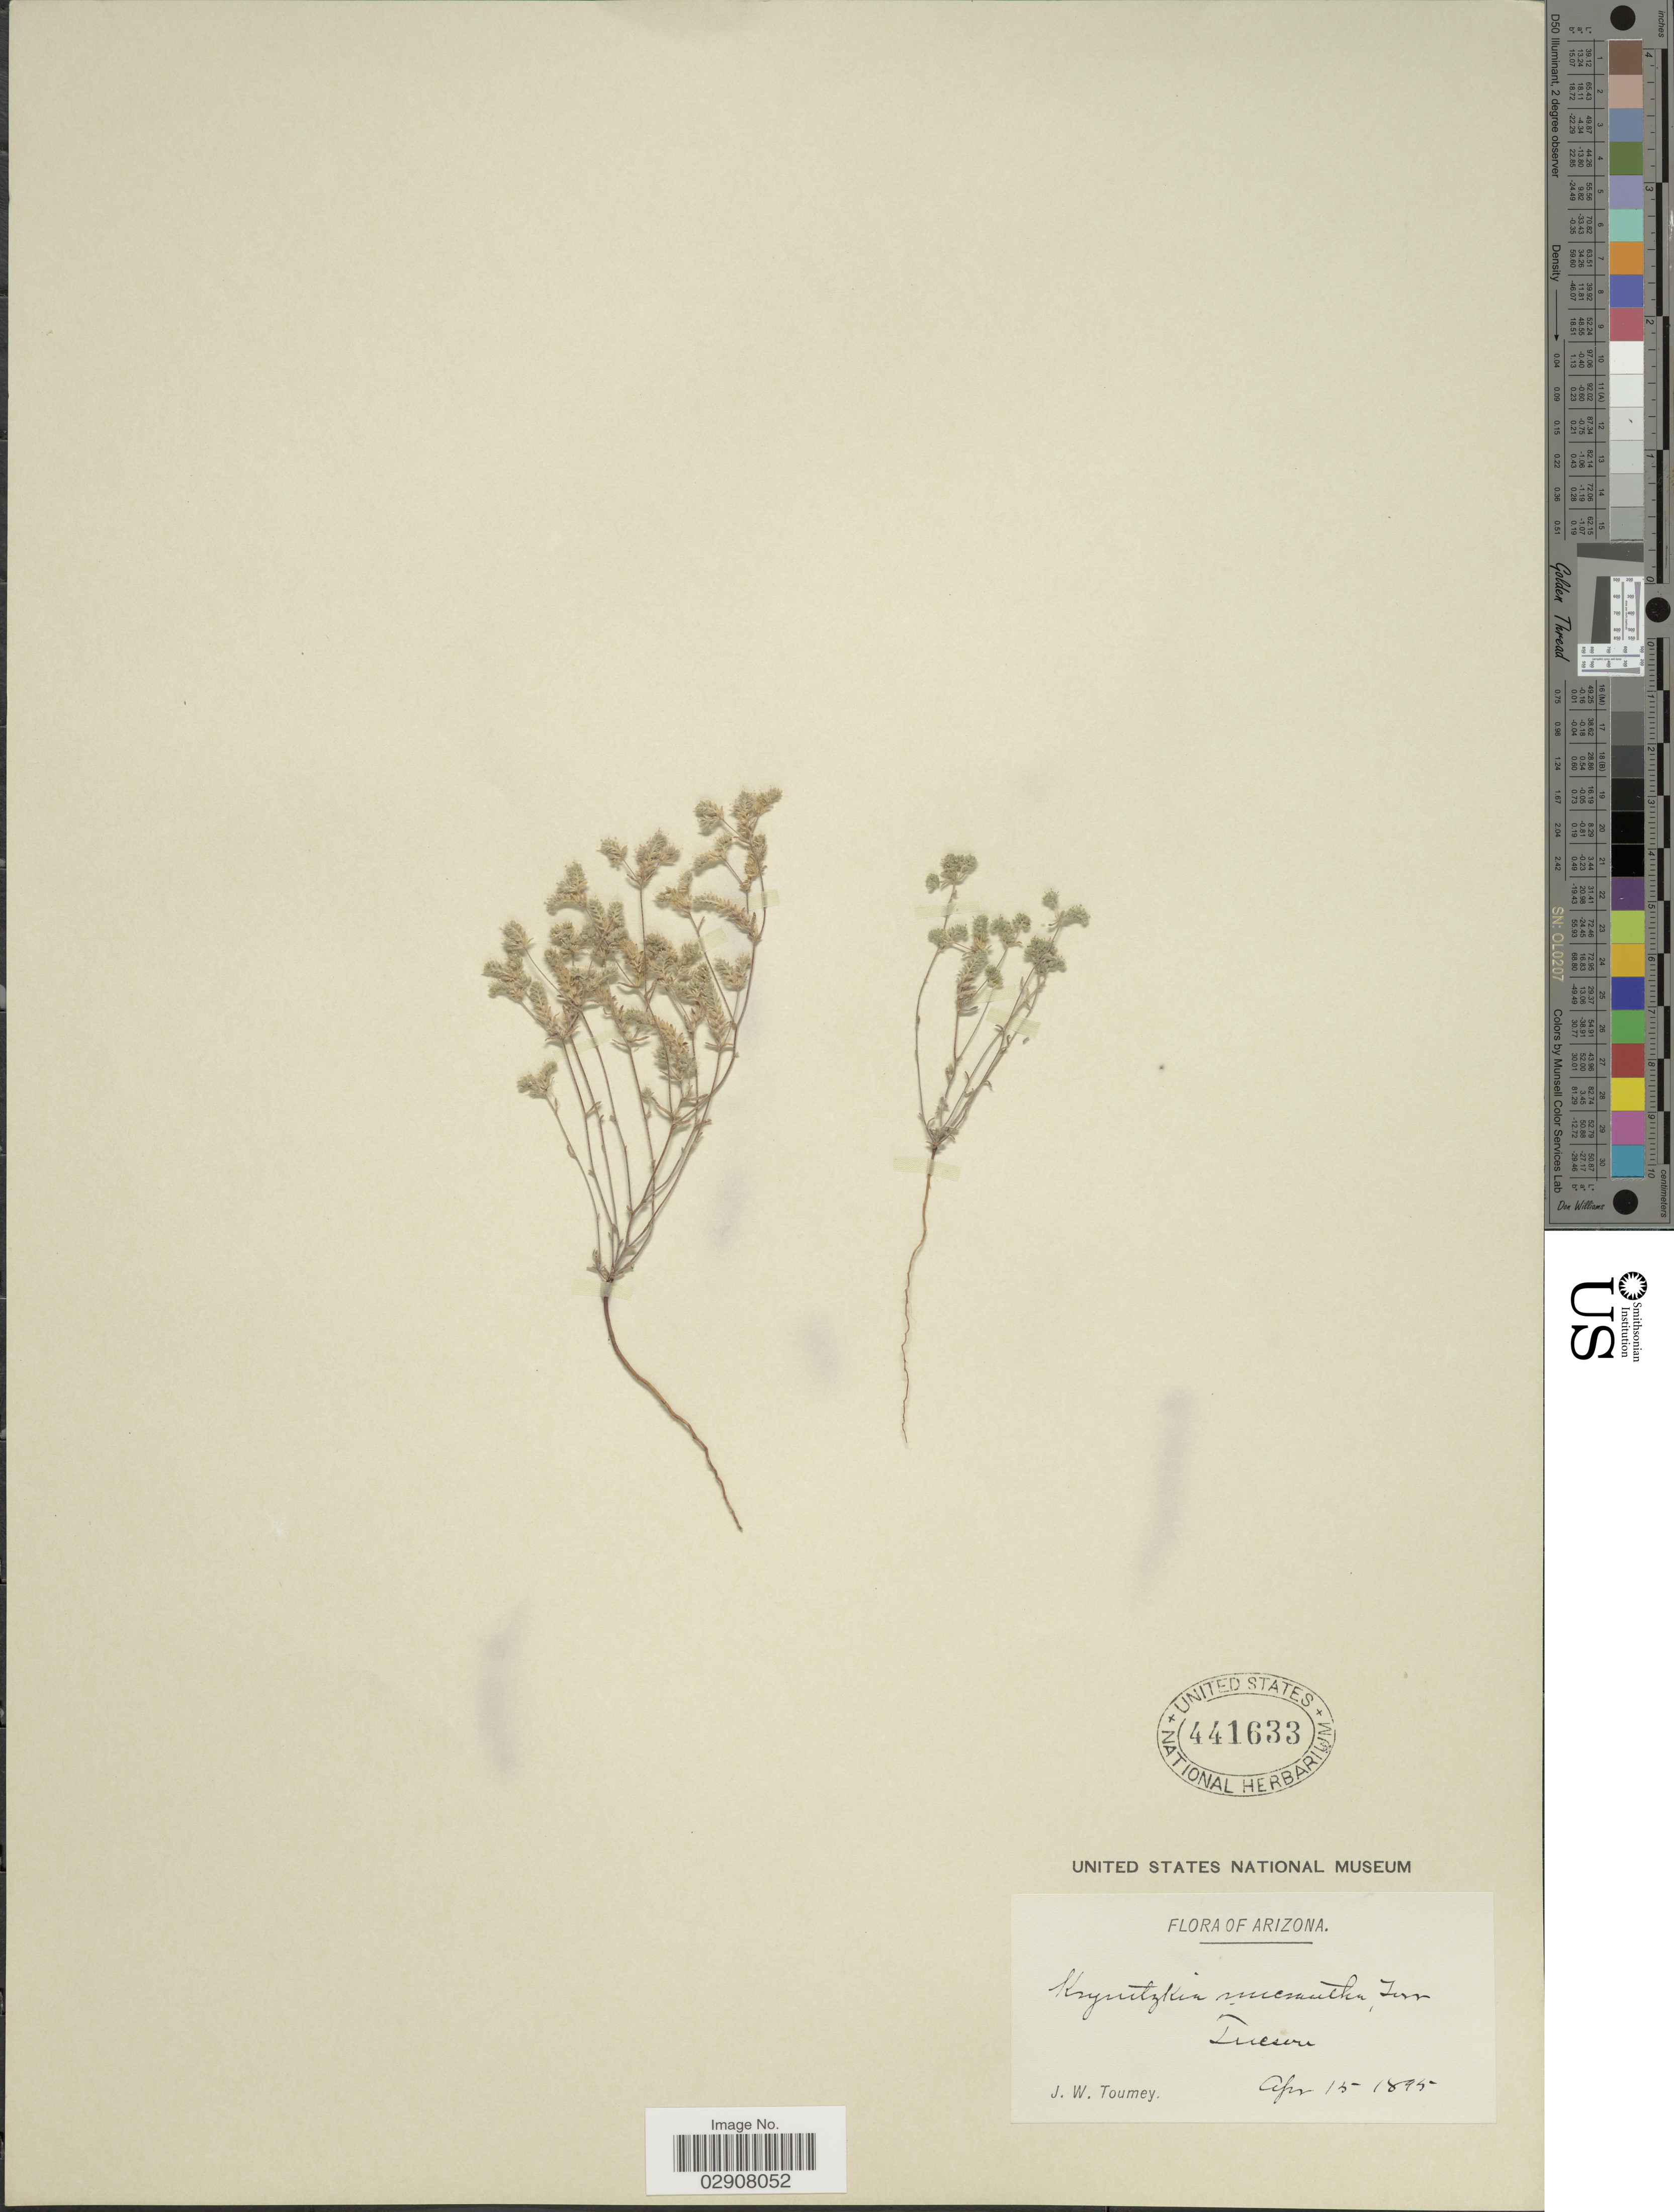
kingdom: Plantae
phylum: Tracheophyta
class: Magnoliopsida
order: Boraginales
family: Boraginaceae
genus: Cryptantha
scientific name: Cryptantha micrantha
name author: (Torr.) I.M. Johnst.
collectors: J. W. Toumey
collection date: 1895-04-15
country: United States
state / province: Arizona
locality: Tucson.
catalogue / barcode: US 441633